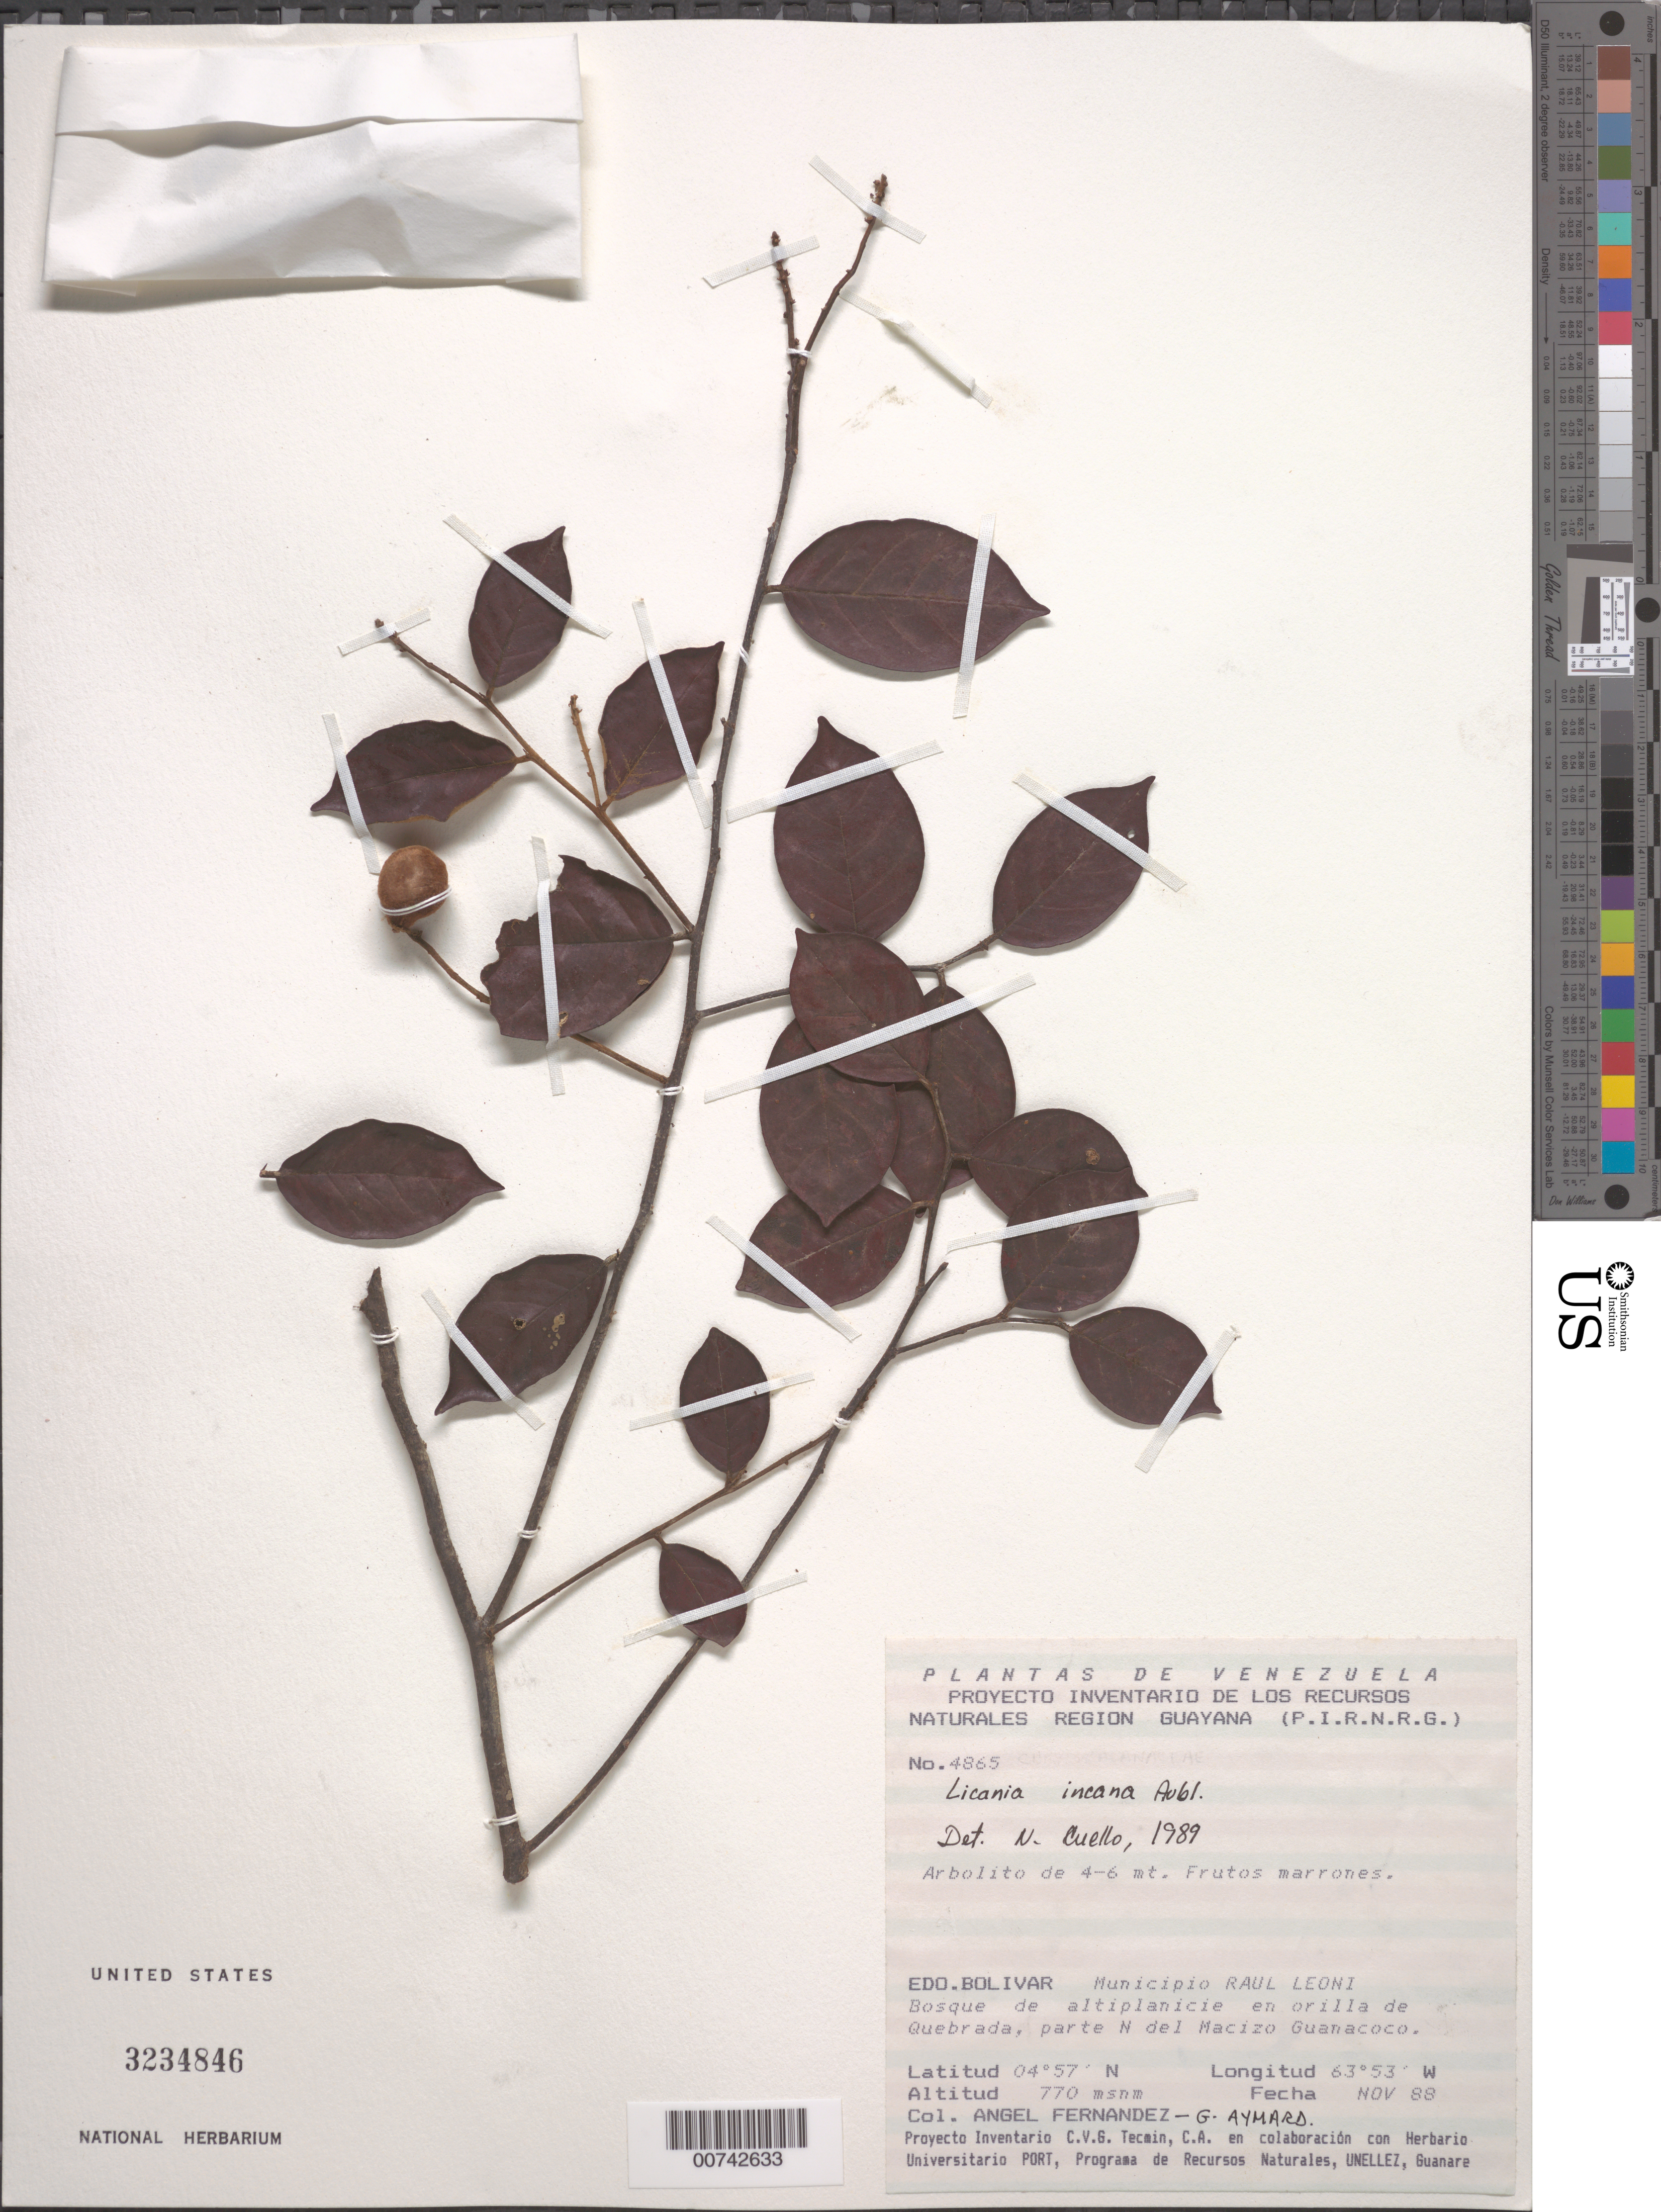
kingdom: Plantae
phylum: Tracheophyta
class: Magnoliopsida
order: Malpighiales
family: Chrysobalanaceae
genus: Licania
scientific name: Licania incana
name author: Aubl.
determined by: Cuello, Nidia L.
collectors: A. Fernández & G. A. Aymard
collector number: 4865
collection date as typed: Nov-88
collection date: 1988-11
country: Venezuela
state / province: Bolívar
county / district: Angostura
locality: Mun. Raúl Leoni [=Angostura], N del Macizo Guanacoco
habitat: High plateau forest in gorge border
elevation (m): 770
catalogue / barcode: US 3234846